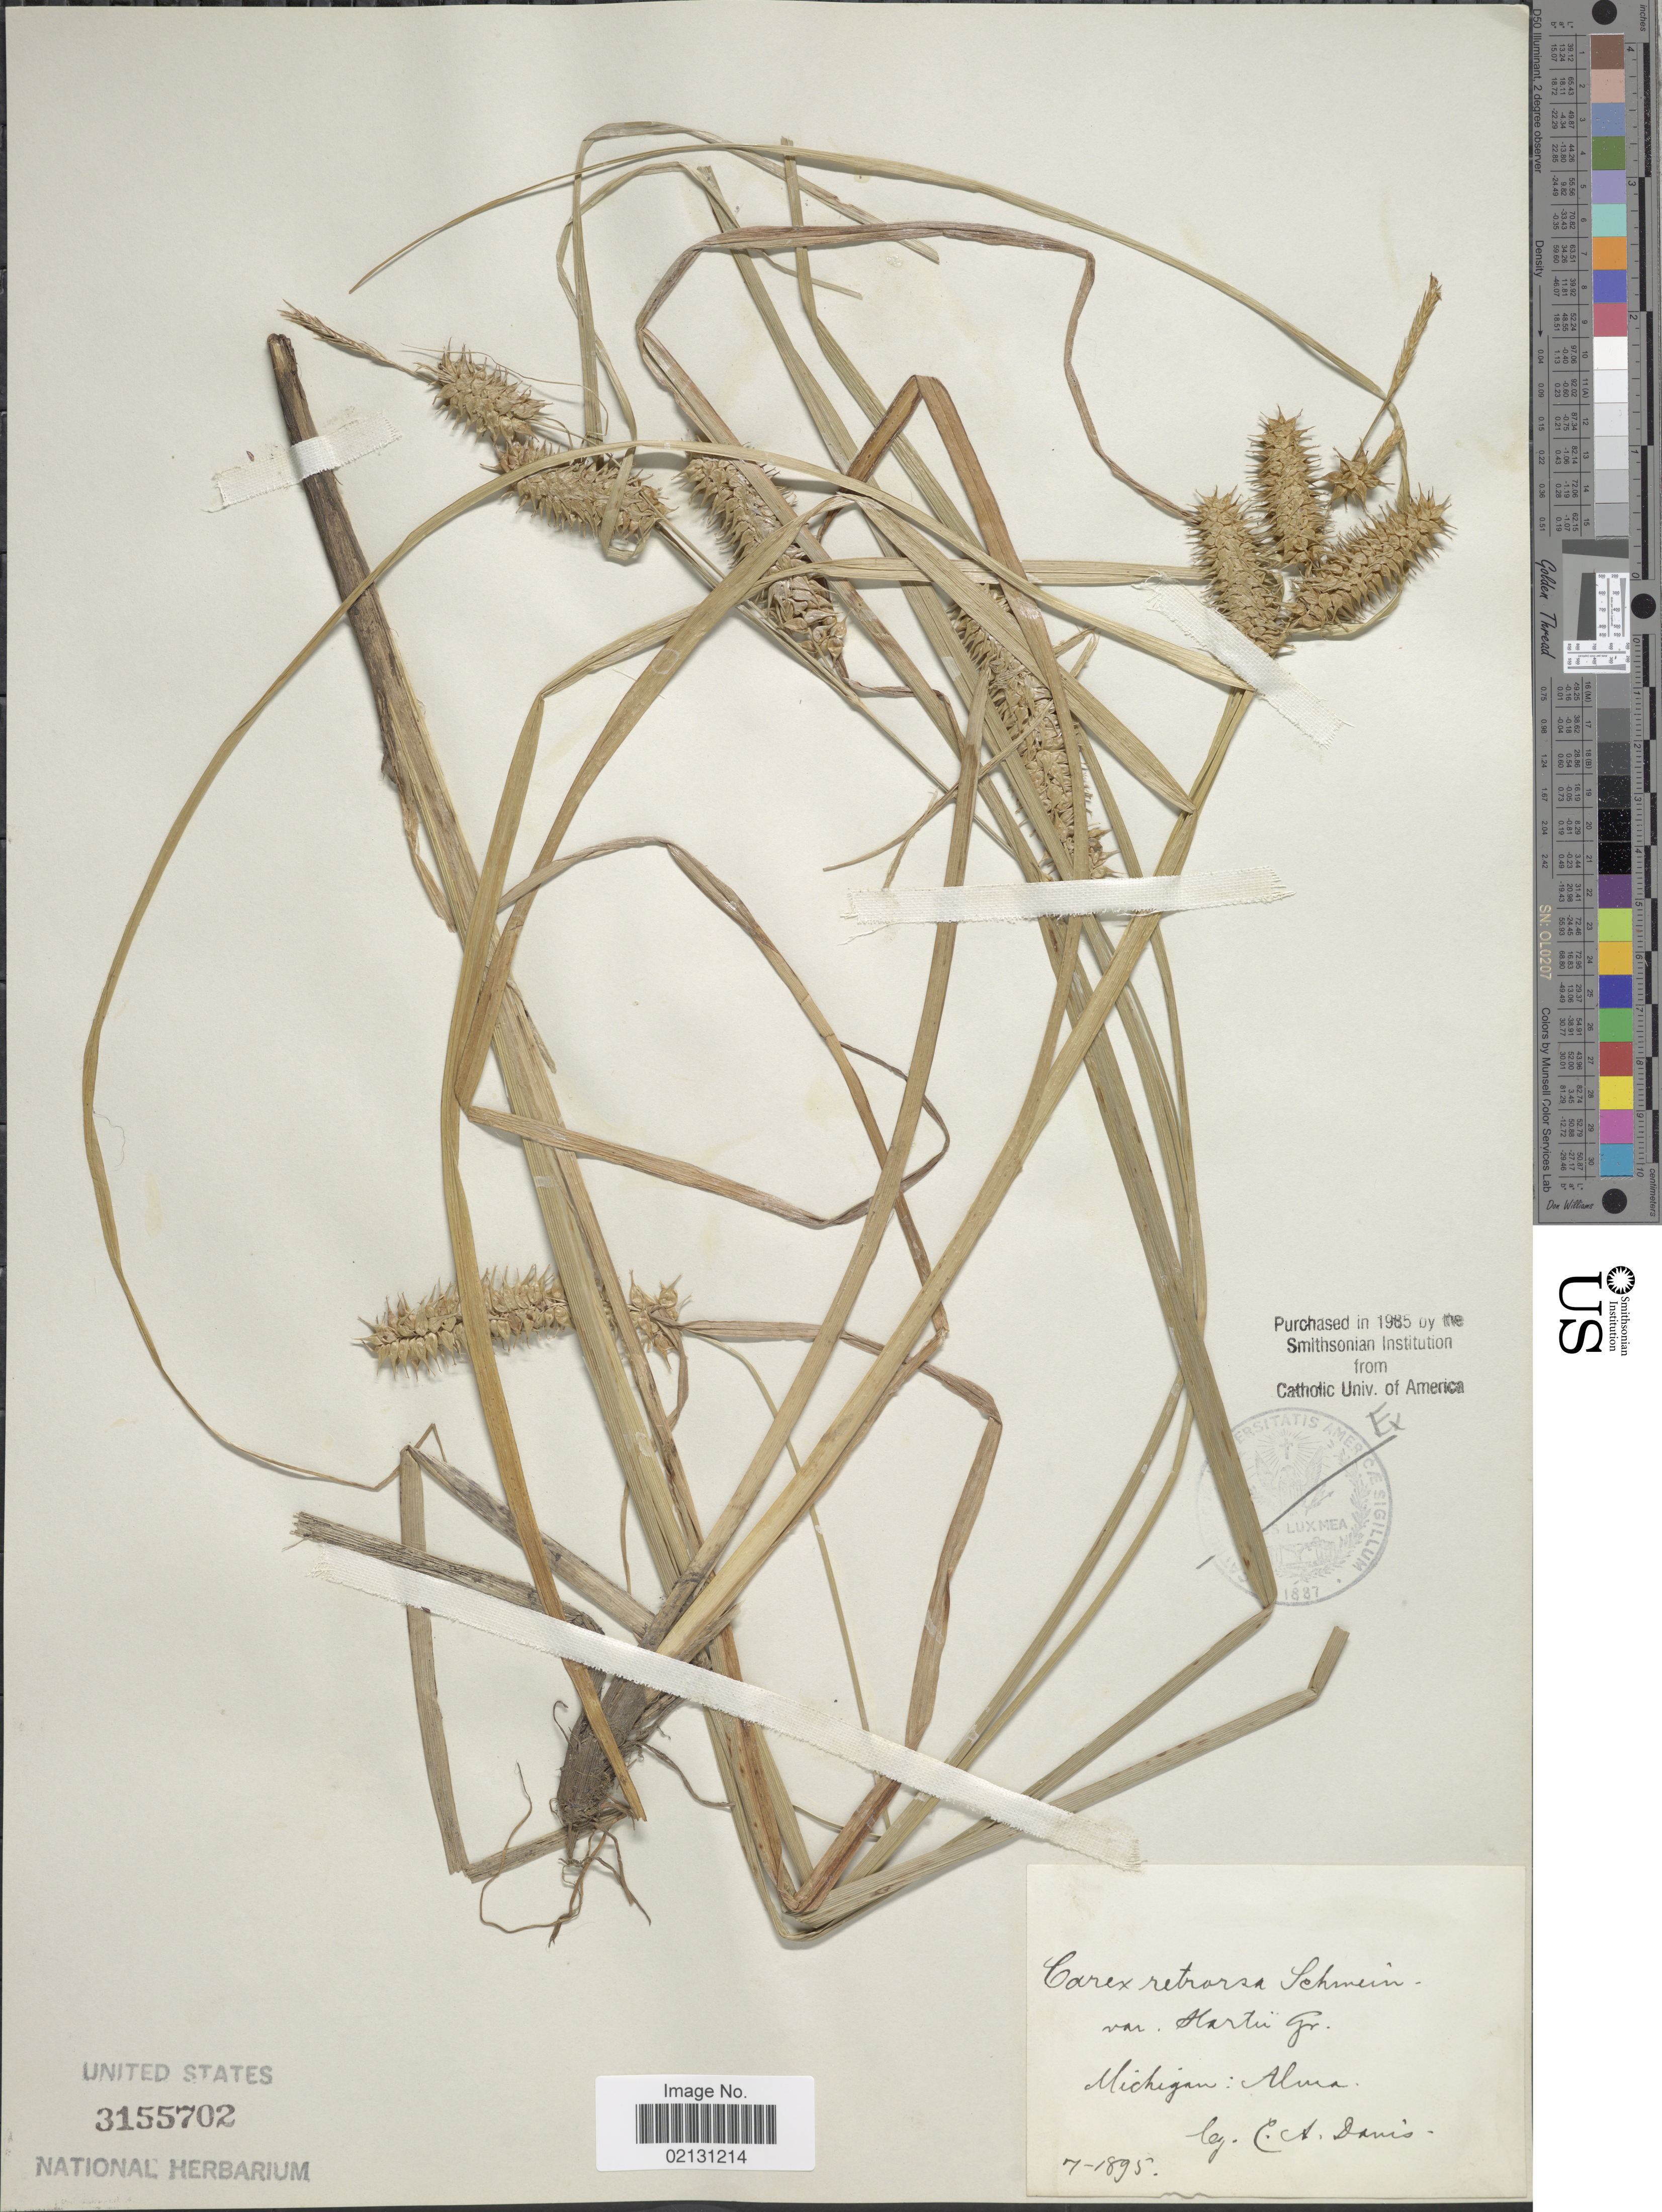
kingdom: Plantae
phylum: Tracheophyta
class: Liliopsida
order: Poales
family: Cyperaceae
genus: Carex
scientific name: Carex retrorsa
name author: Schwein.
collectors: C. Davis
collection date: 1895-07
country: United States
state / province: Michigan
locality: Alma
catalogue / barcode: US 3155702